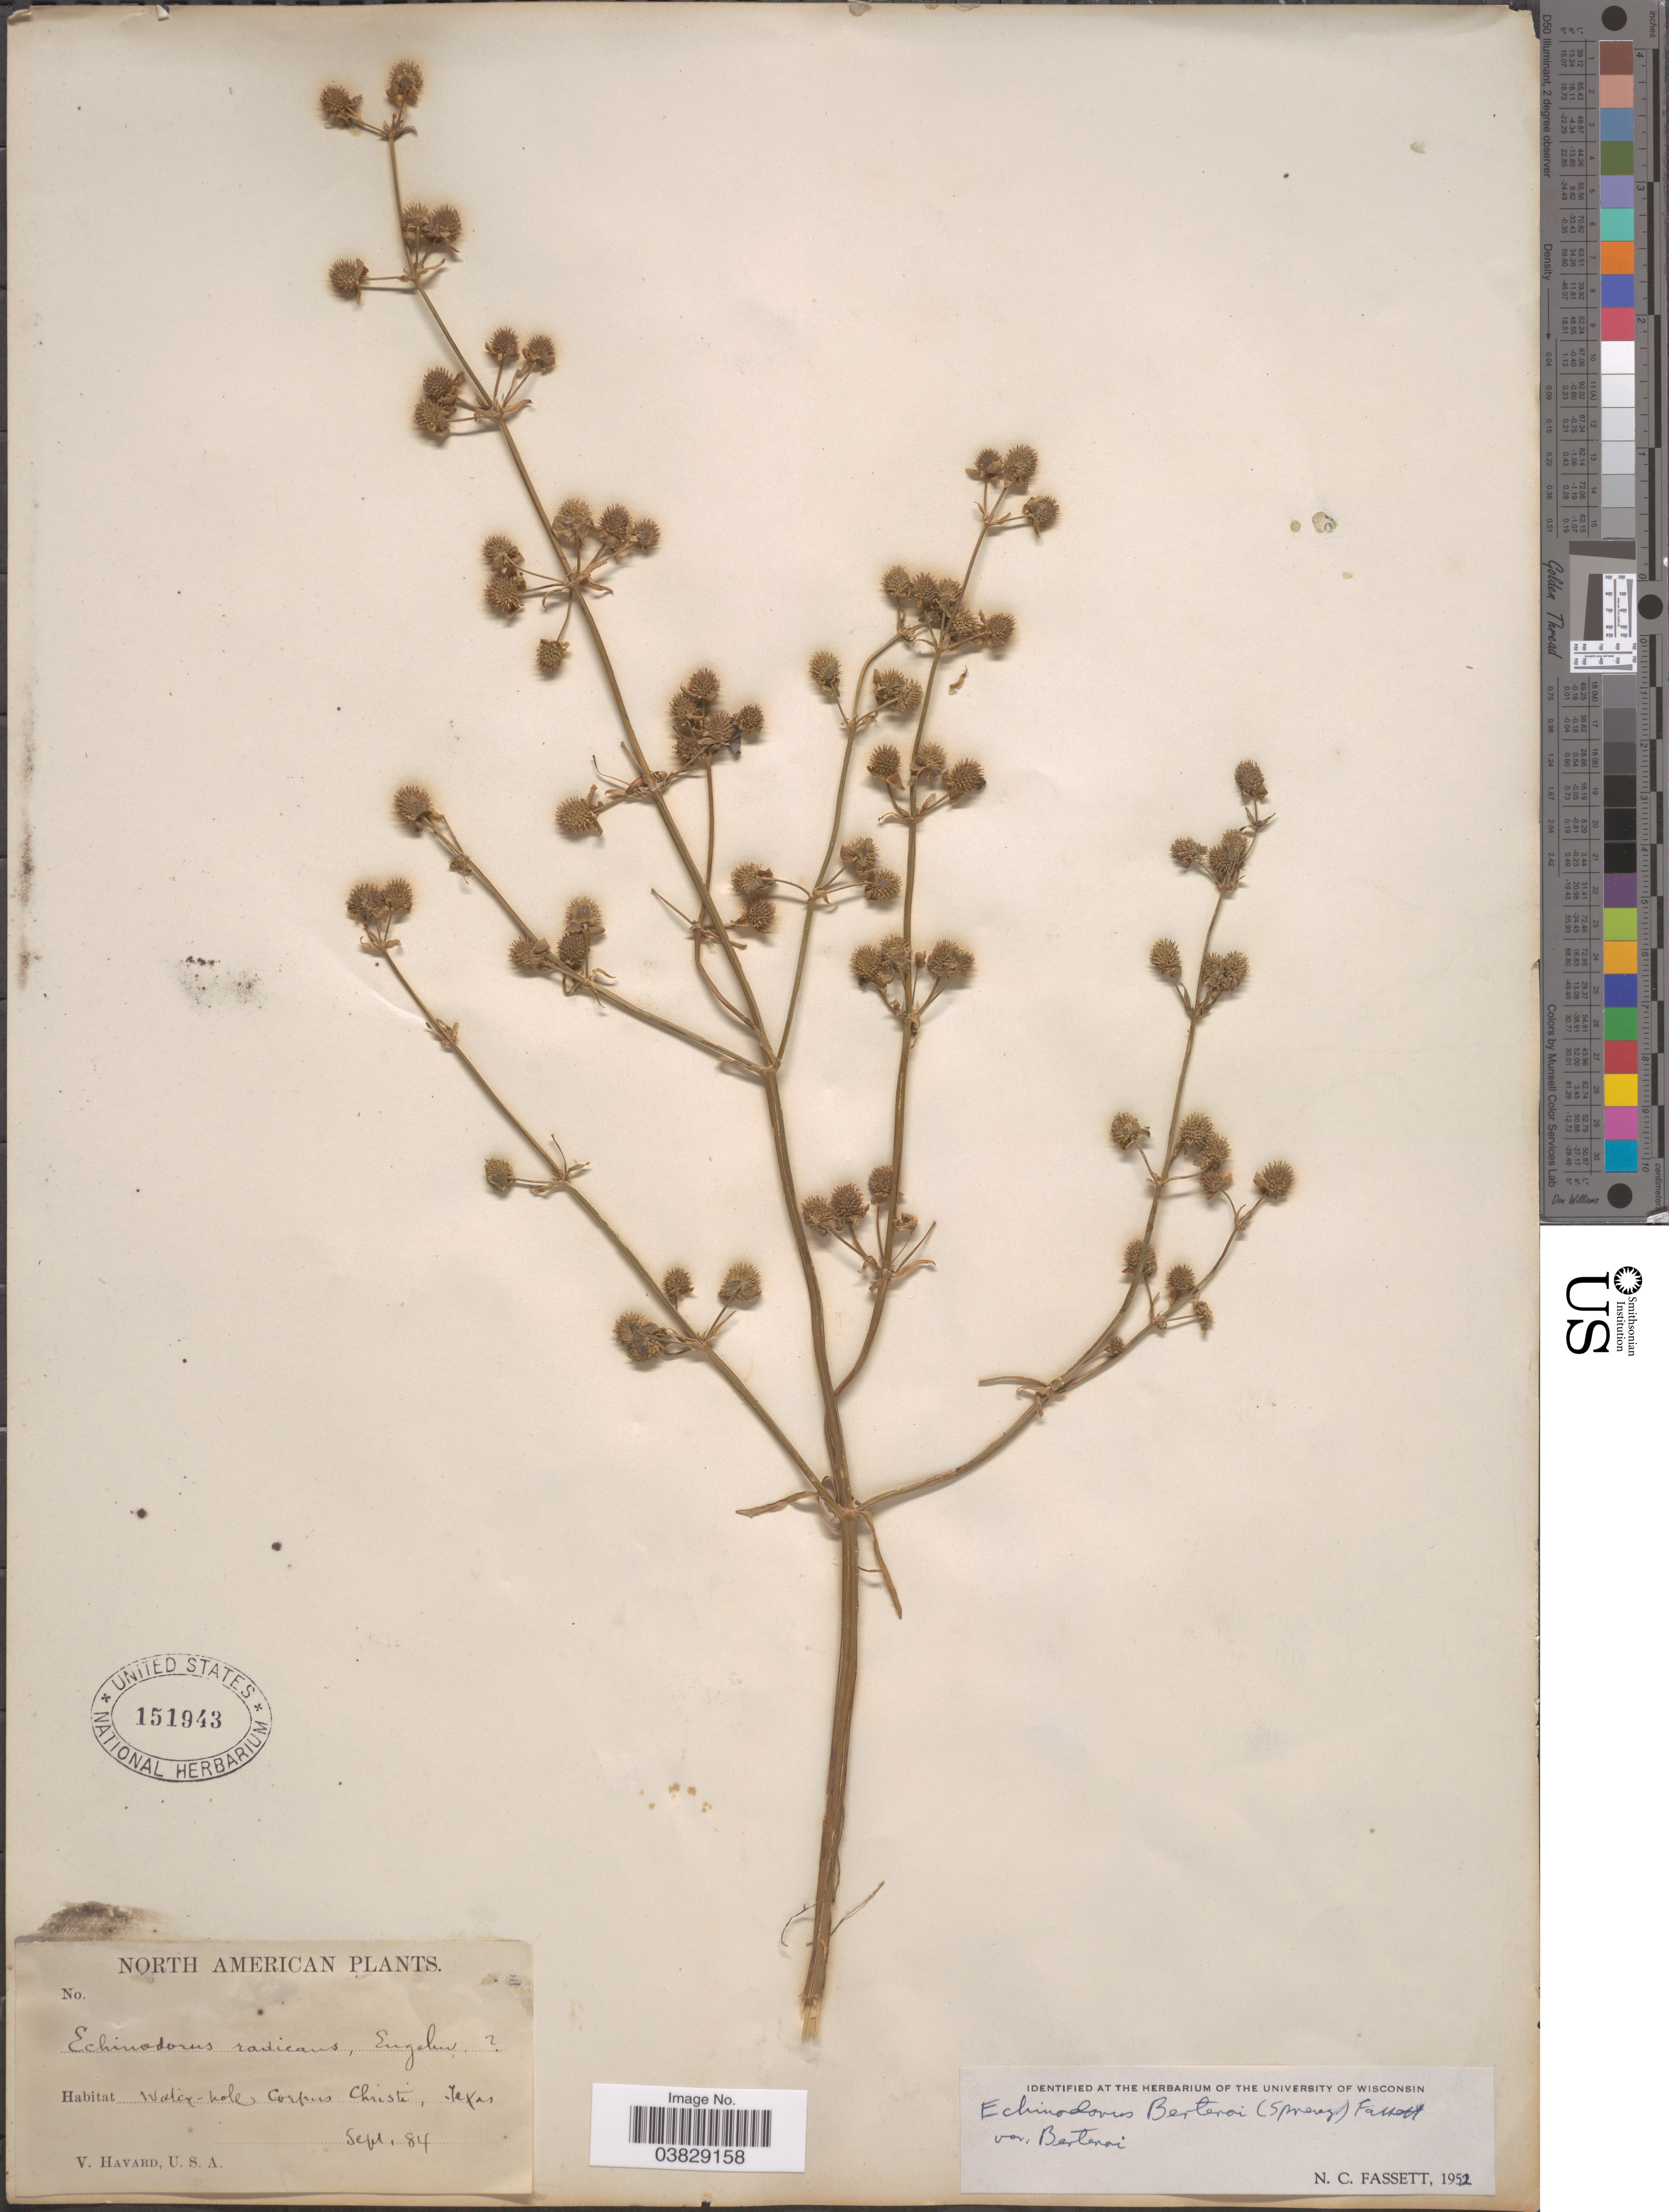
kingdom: Plantae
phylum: Tracheophyta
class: Liliopsida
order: Alismatales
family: Alismataceae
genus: Echinodorus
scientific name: Echinodorus berteroi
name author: (Spreng.) Fassett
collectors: V. Havard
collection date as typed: Transcribed d/m/y: /9/84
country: United States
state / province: Texas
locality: Water-hole Corpus Christe.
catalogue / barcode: US 151943